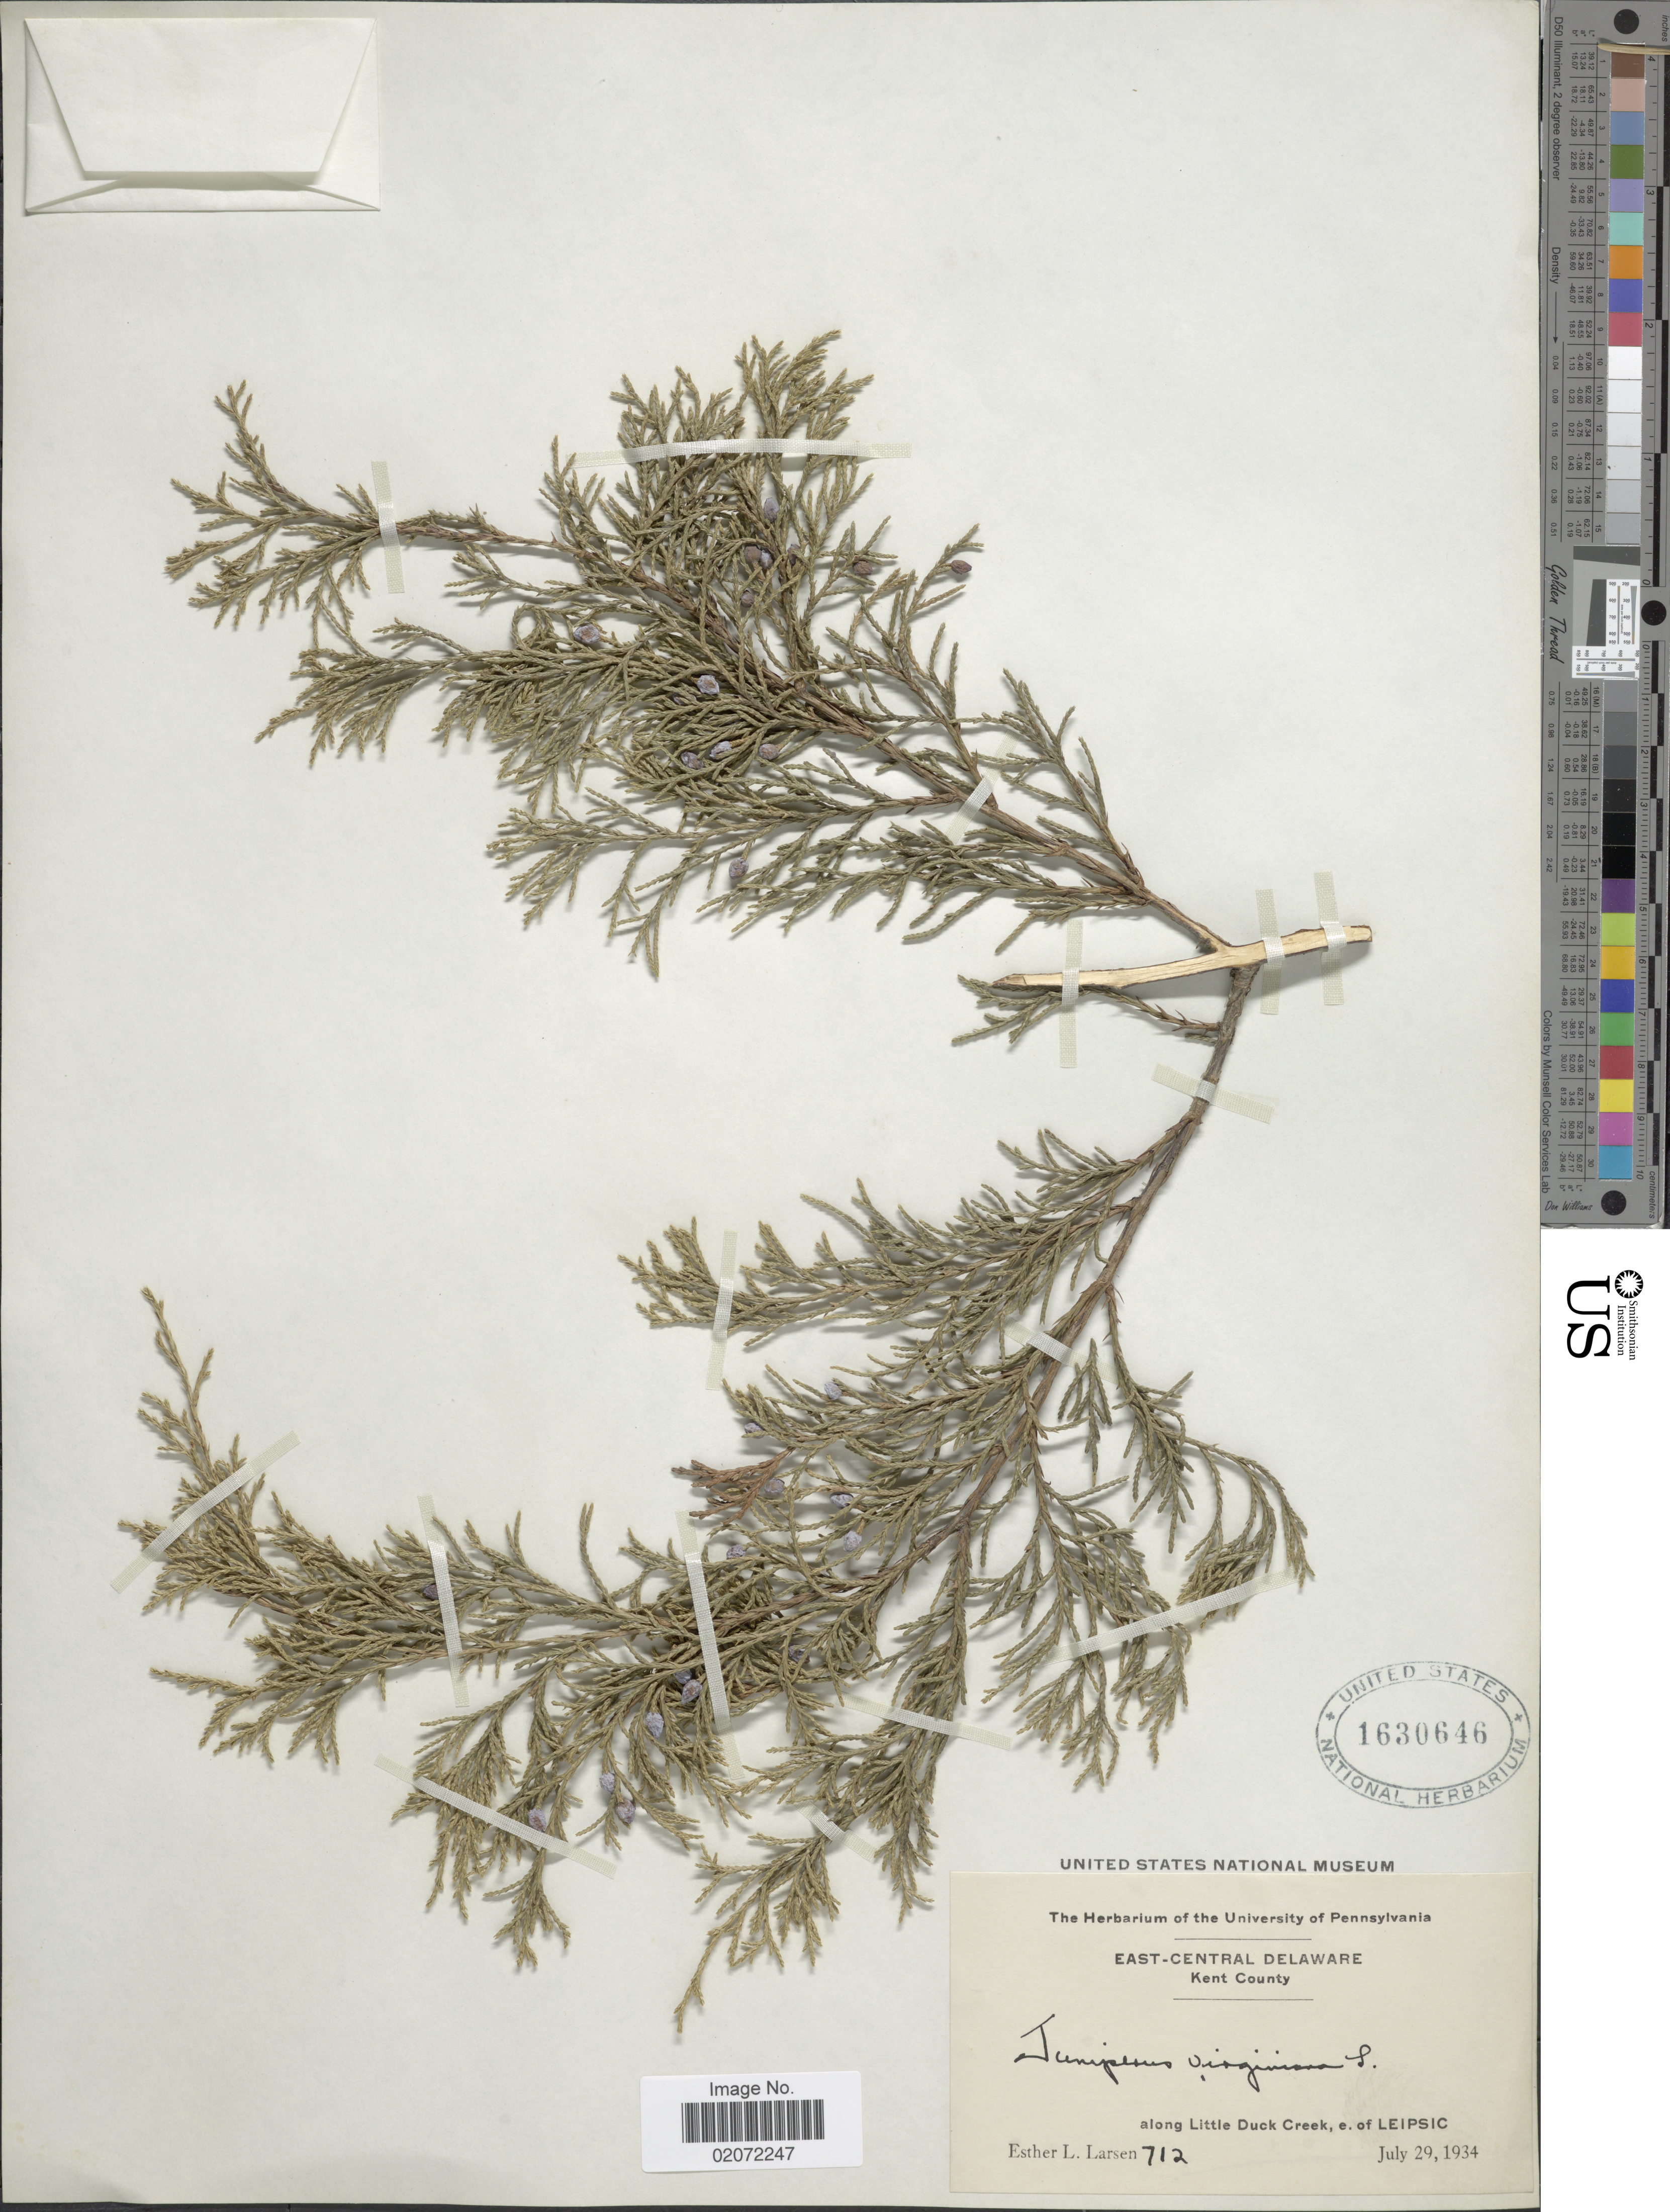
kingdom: Plantae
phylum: Tracheophyta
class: Pinopsida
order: Pinales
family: Cupressaceae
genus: Juniperus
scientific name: Juniperus virginiana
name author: L.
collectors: E. Larsen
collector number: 712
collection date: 1934-01-29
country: United States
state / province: Delaware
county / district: Kent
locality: East-Central Delaware Kent County. along Little Duck Creek, e. of Leipsic.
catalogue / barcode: US 1630646